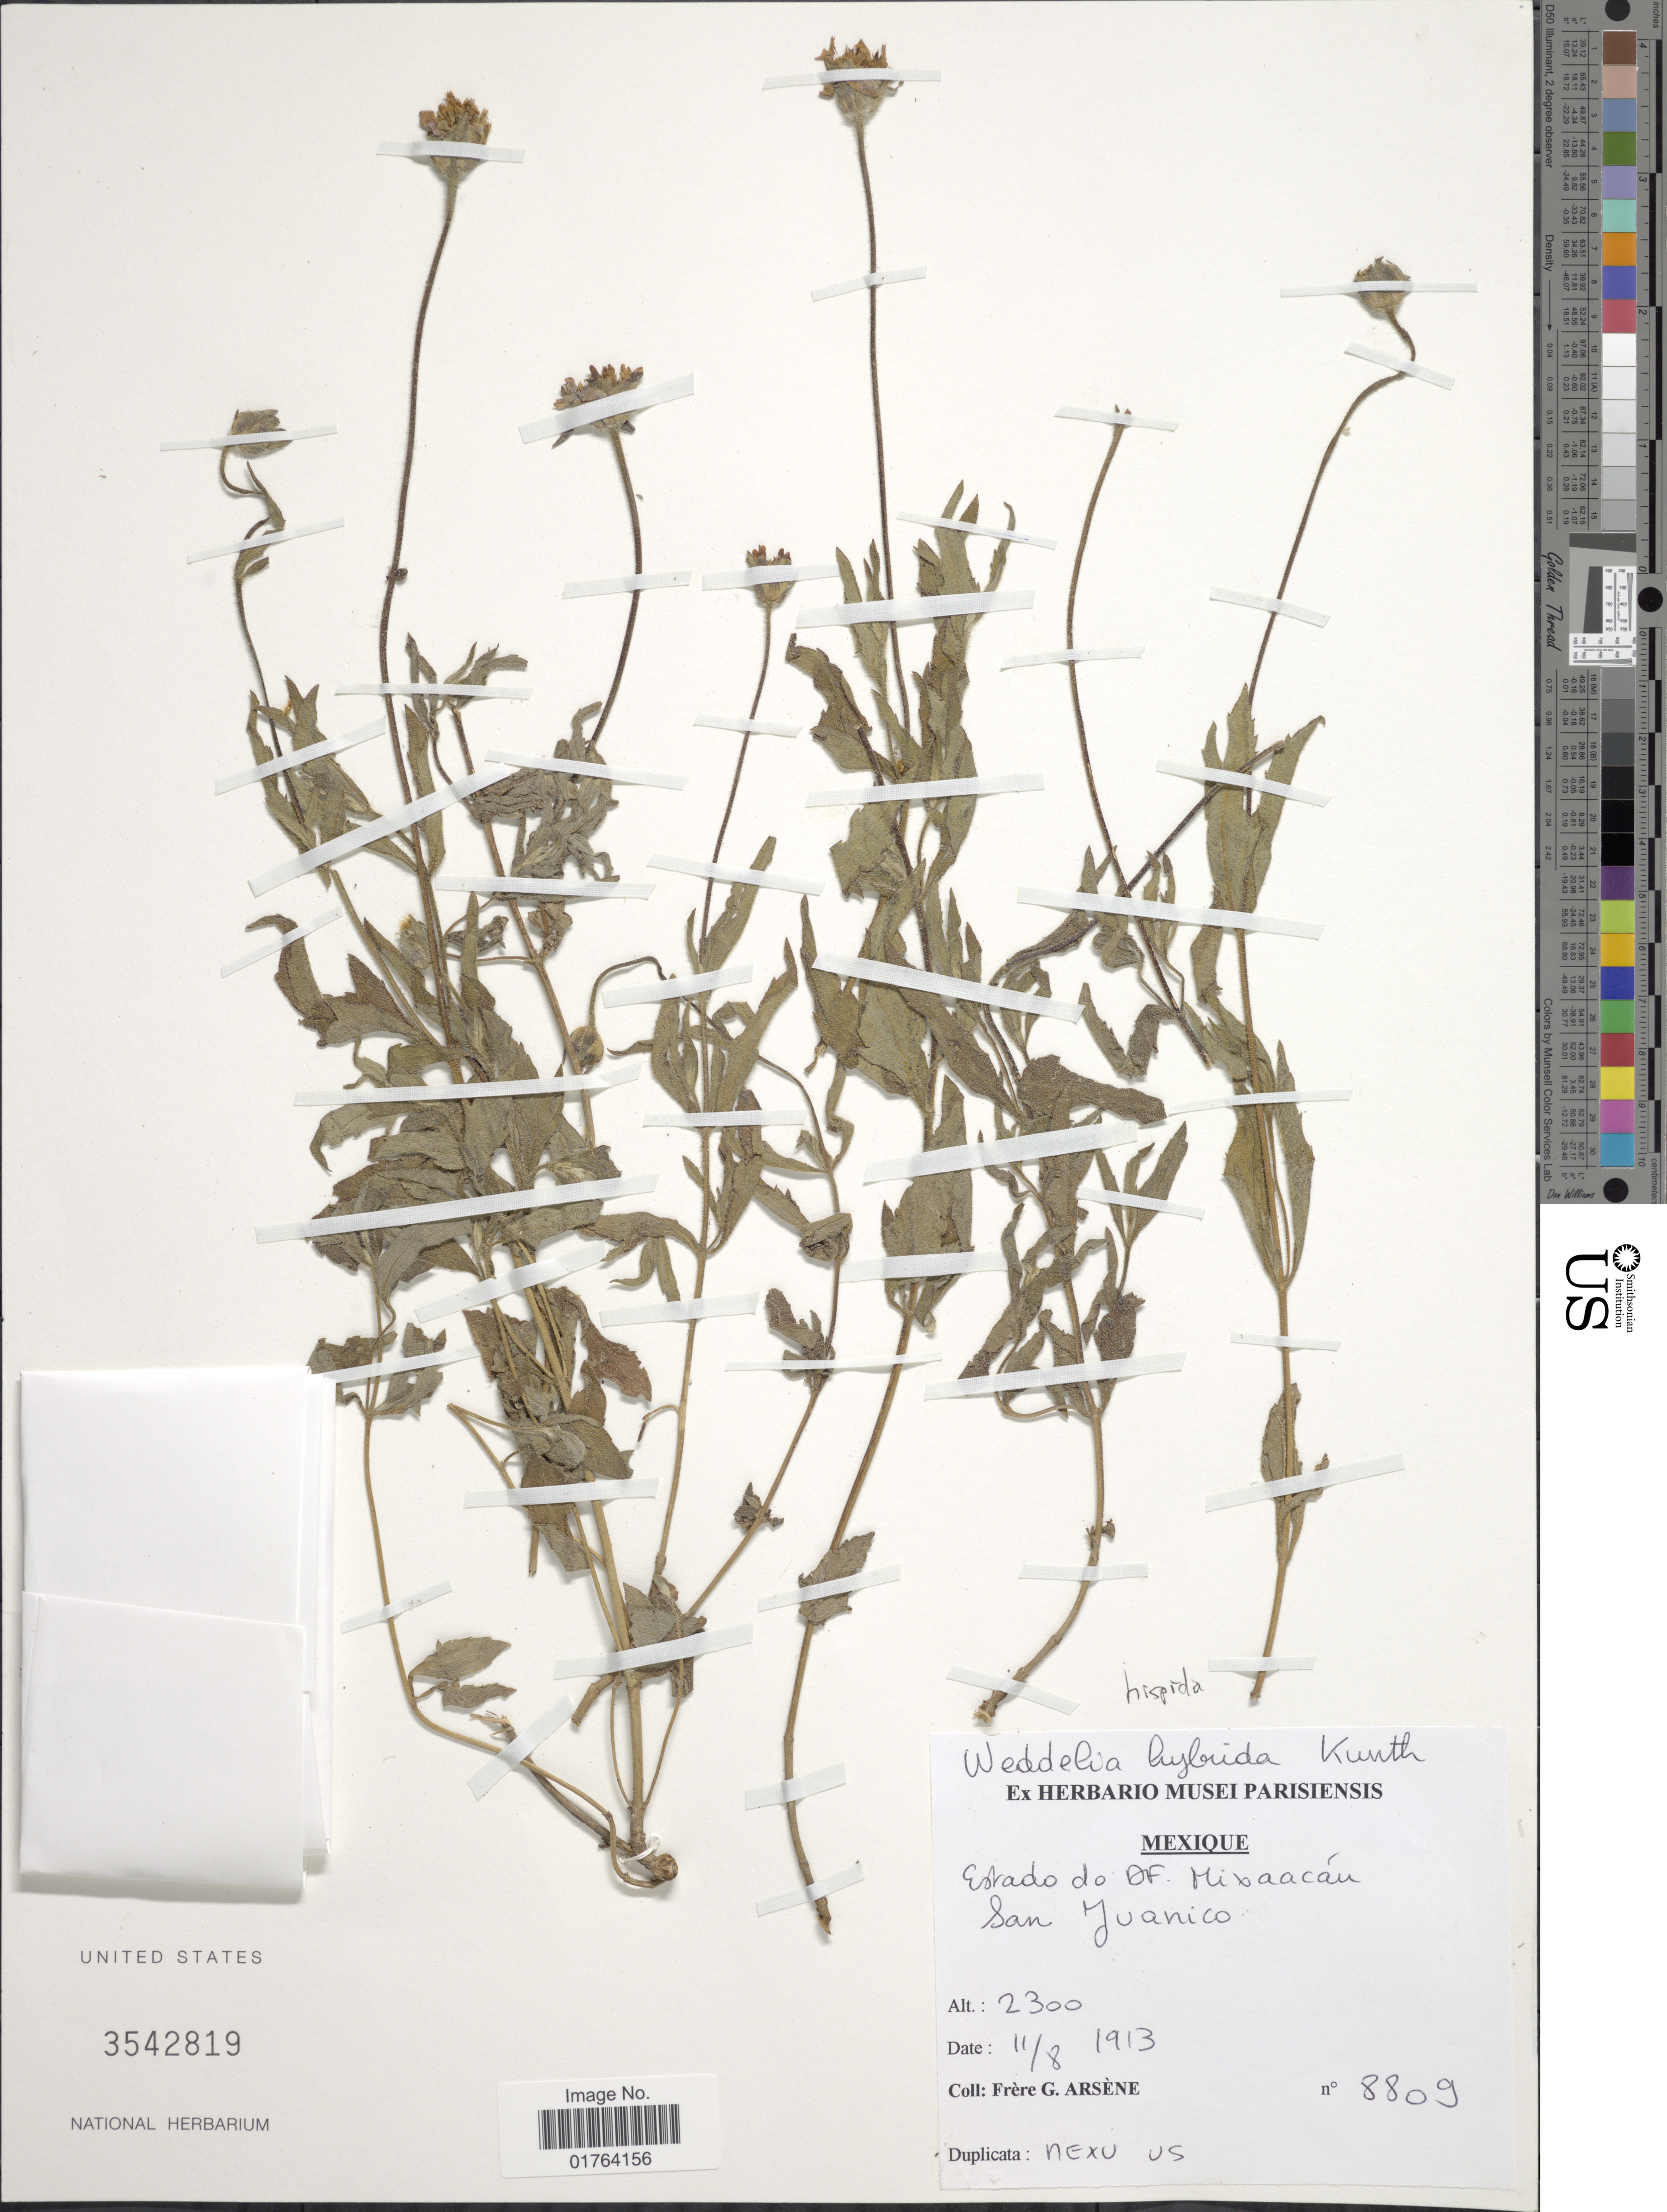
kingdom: Plantae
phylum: Tracheophyta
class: Magnoliopsida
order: Asterales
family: Asteraceae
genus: Wedelia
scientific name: Wedelia acapulcensis var. tehuantepecana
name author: (B.L. Turner) Strother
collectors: Bro. G. Arsène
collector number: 8809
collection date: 1913-08-11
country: Mexico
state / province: Distrito Federal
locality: Mixaacan, San Juanico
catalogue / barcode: US 3542819